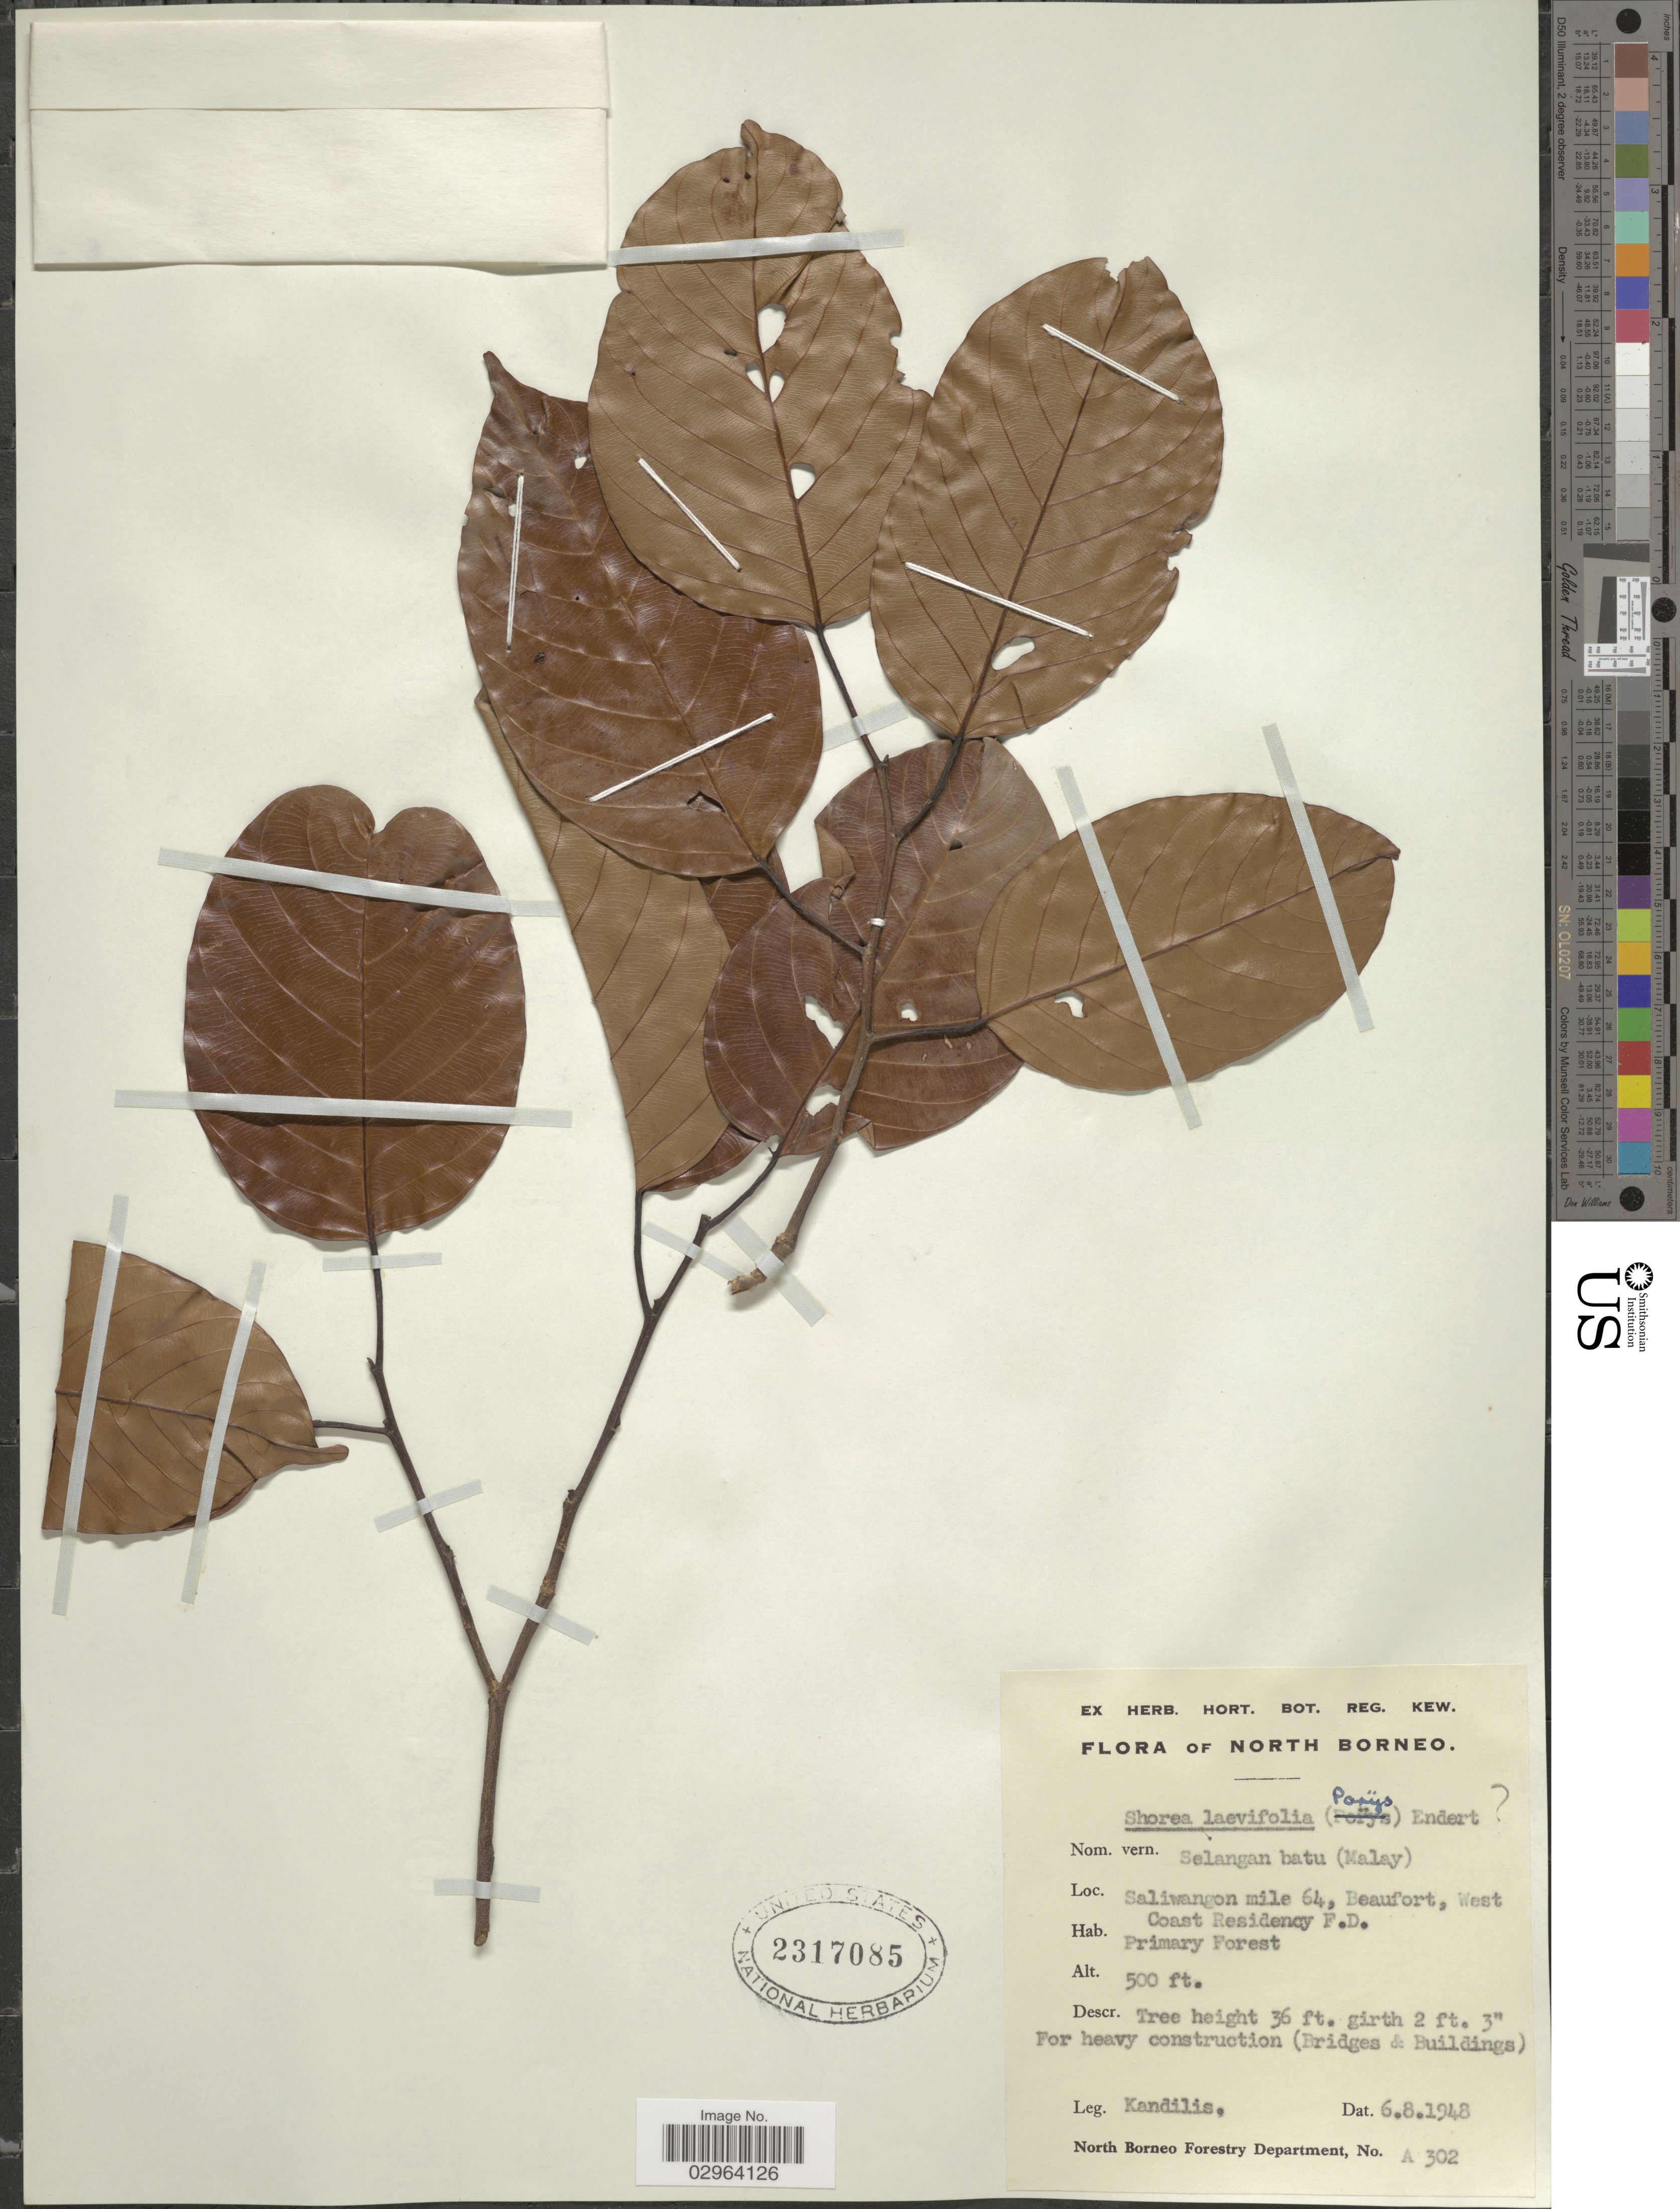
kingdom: Plantae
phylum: Tracheophyta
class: Magnoliopsida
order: Malvales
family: Dipterocarpaceae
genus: Neohopea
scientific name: Neohopea isoptera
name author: (P.S. Ashton) P.S. Ashton & J. Heck.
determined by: Strong, Mark T., (BOT), Smithsonian Institution - National Museum of Natural History (UNITED STATES)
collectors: Kandilis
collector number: A 302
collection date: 1948-08-06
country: Malaysia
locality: North Borneo. Saliwangon mile 64, Beaufort, West Coast Residency F.D.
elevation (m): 152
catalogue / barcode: US 2317085